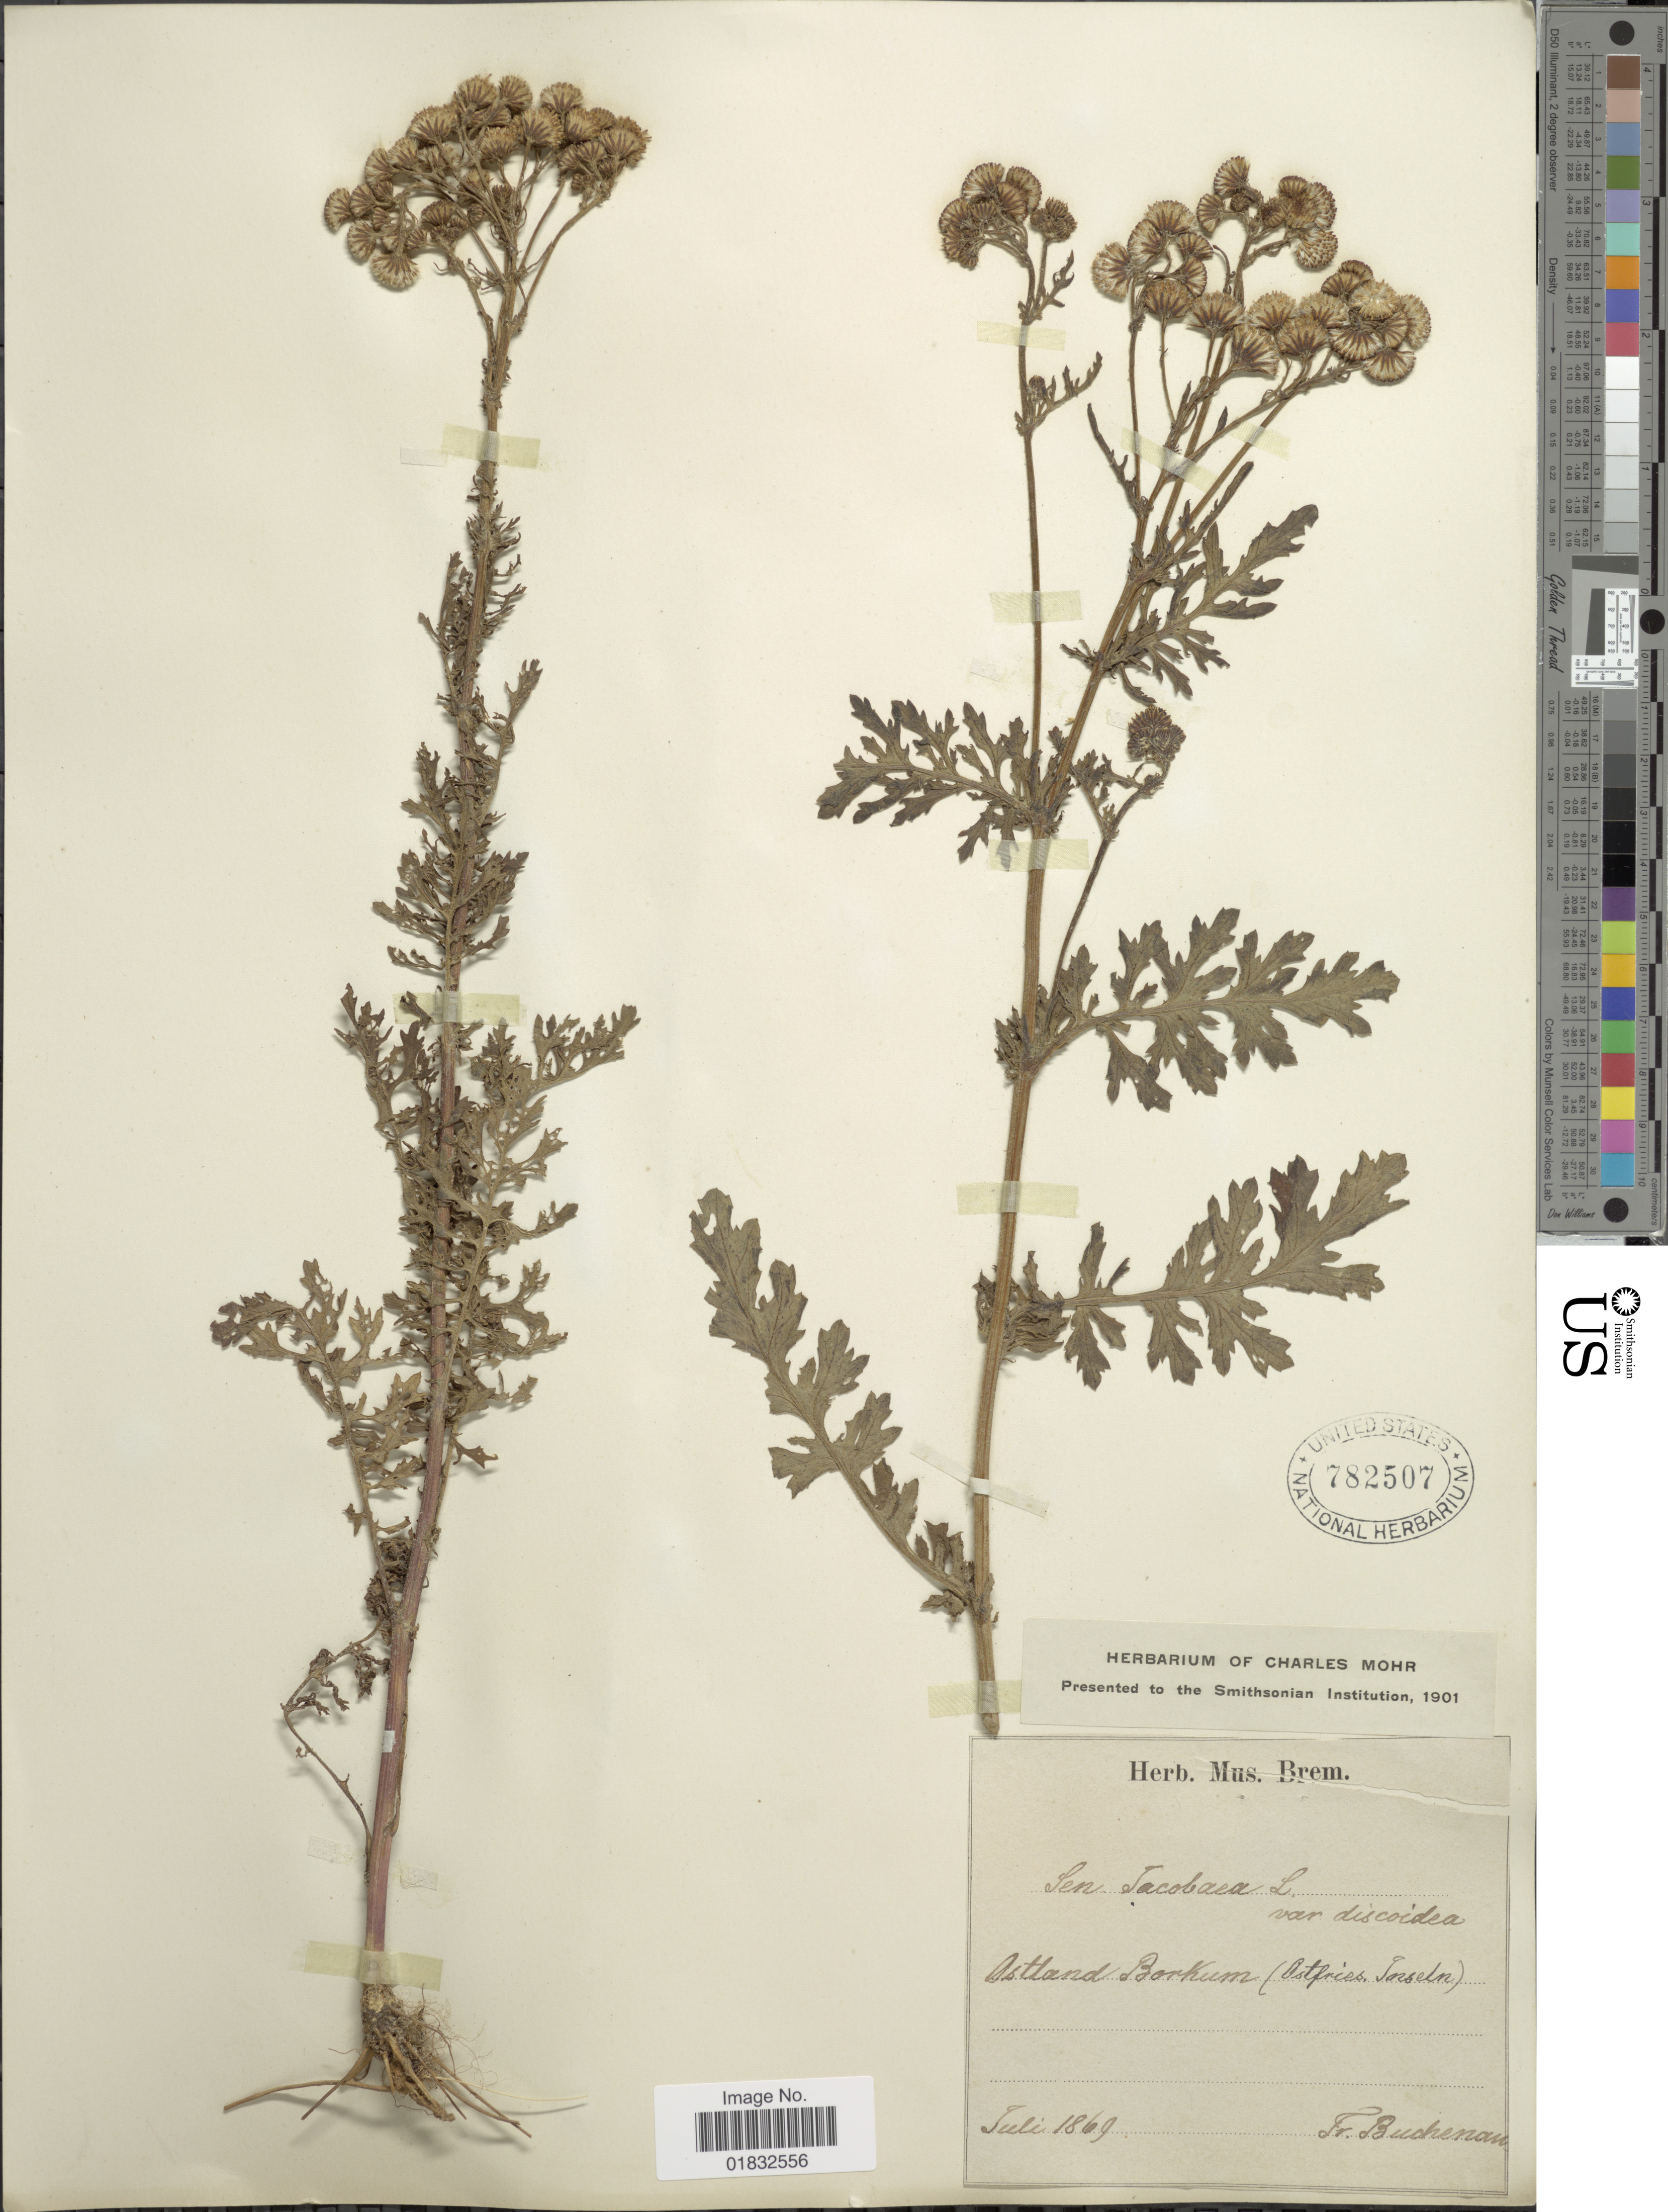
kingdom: Plantae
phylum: Tracheophyta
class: Magnoliopsida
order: Asterales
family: Asteraceae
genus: Jacobaea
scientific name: Jacobaea vulgaris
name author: Gaertn.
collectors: F. Buchenau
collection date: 1869-07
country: Germany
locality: Ostland Borkum (Ostfires Inseln)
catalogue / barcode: US 782507